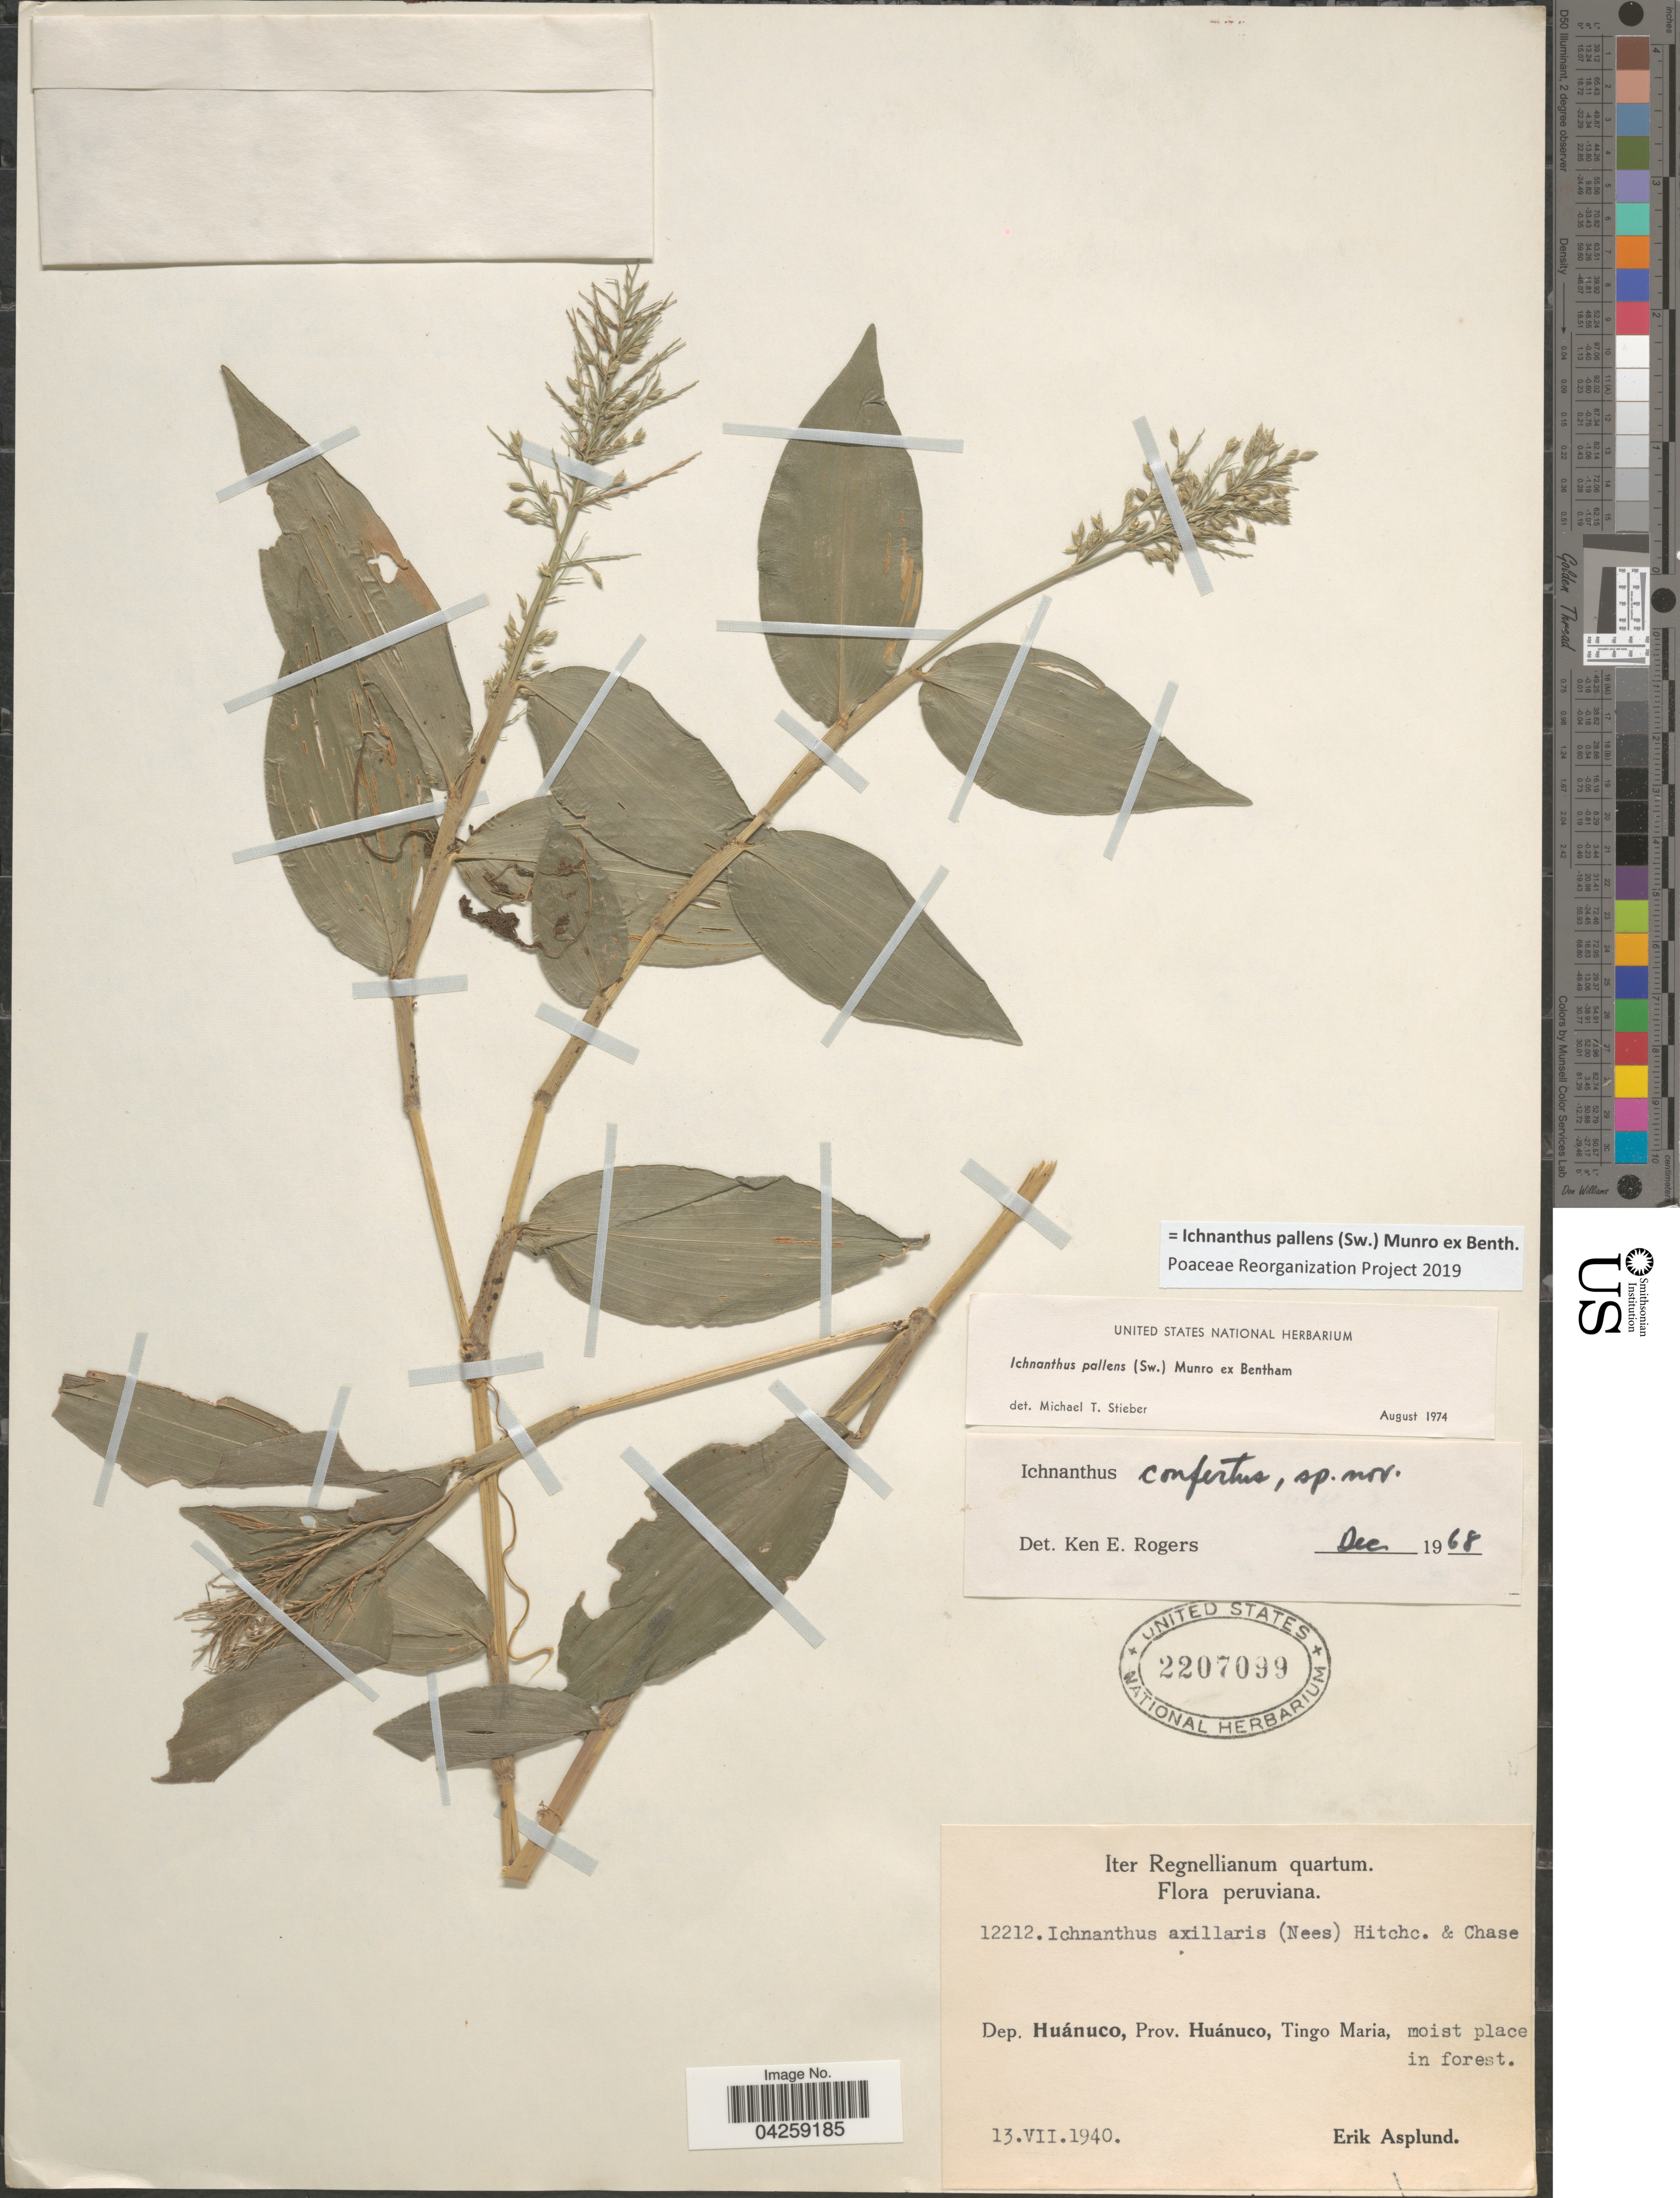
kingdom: Plantae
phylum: Tracheophyta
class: Liliopsida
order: Poales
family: Poaceae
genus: Ichnanthus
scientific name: Ichnanthus pallens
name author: (Sw.) Munro ex Benth.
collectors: E. Asplund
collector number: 12212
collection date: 1940-07-13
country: Peru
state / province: Huánuco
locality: Iter Regnellianum quartum. Dep. Huánuco, Prov. Huánuco, Tingo Maria, moist place in forest.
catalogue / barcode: US 2207099